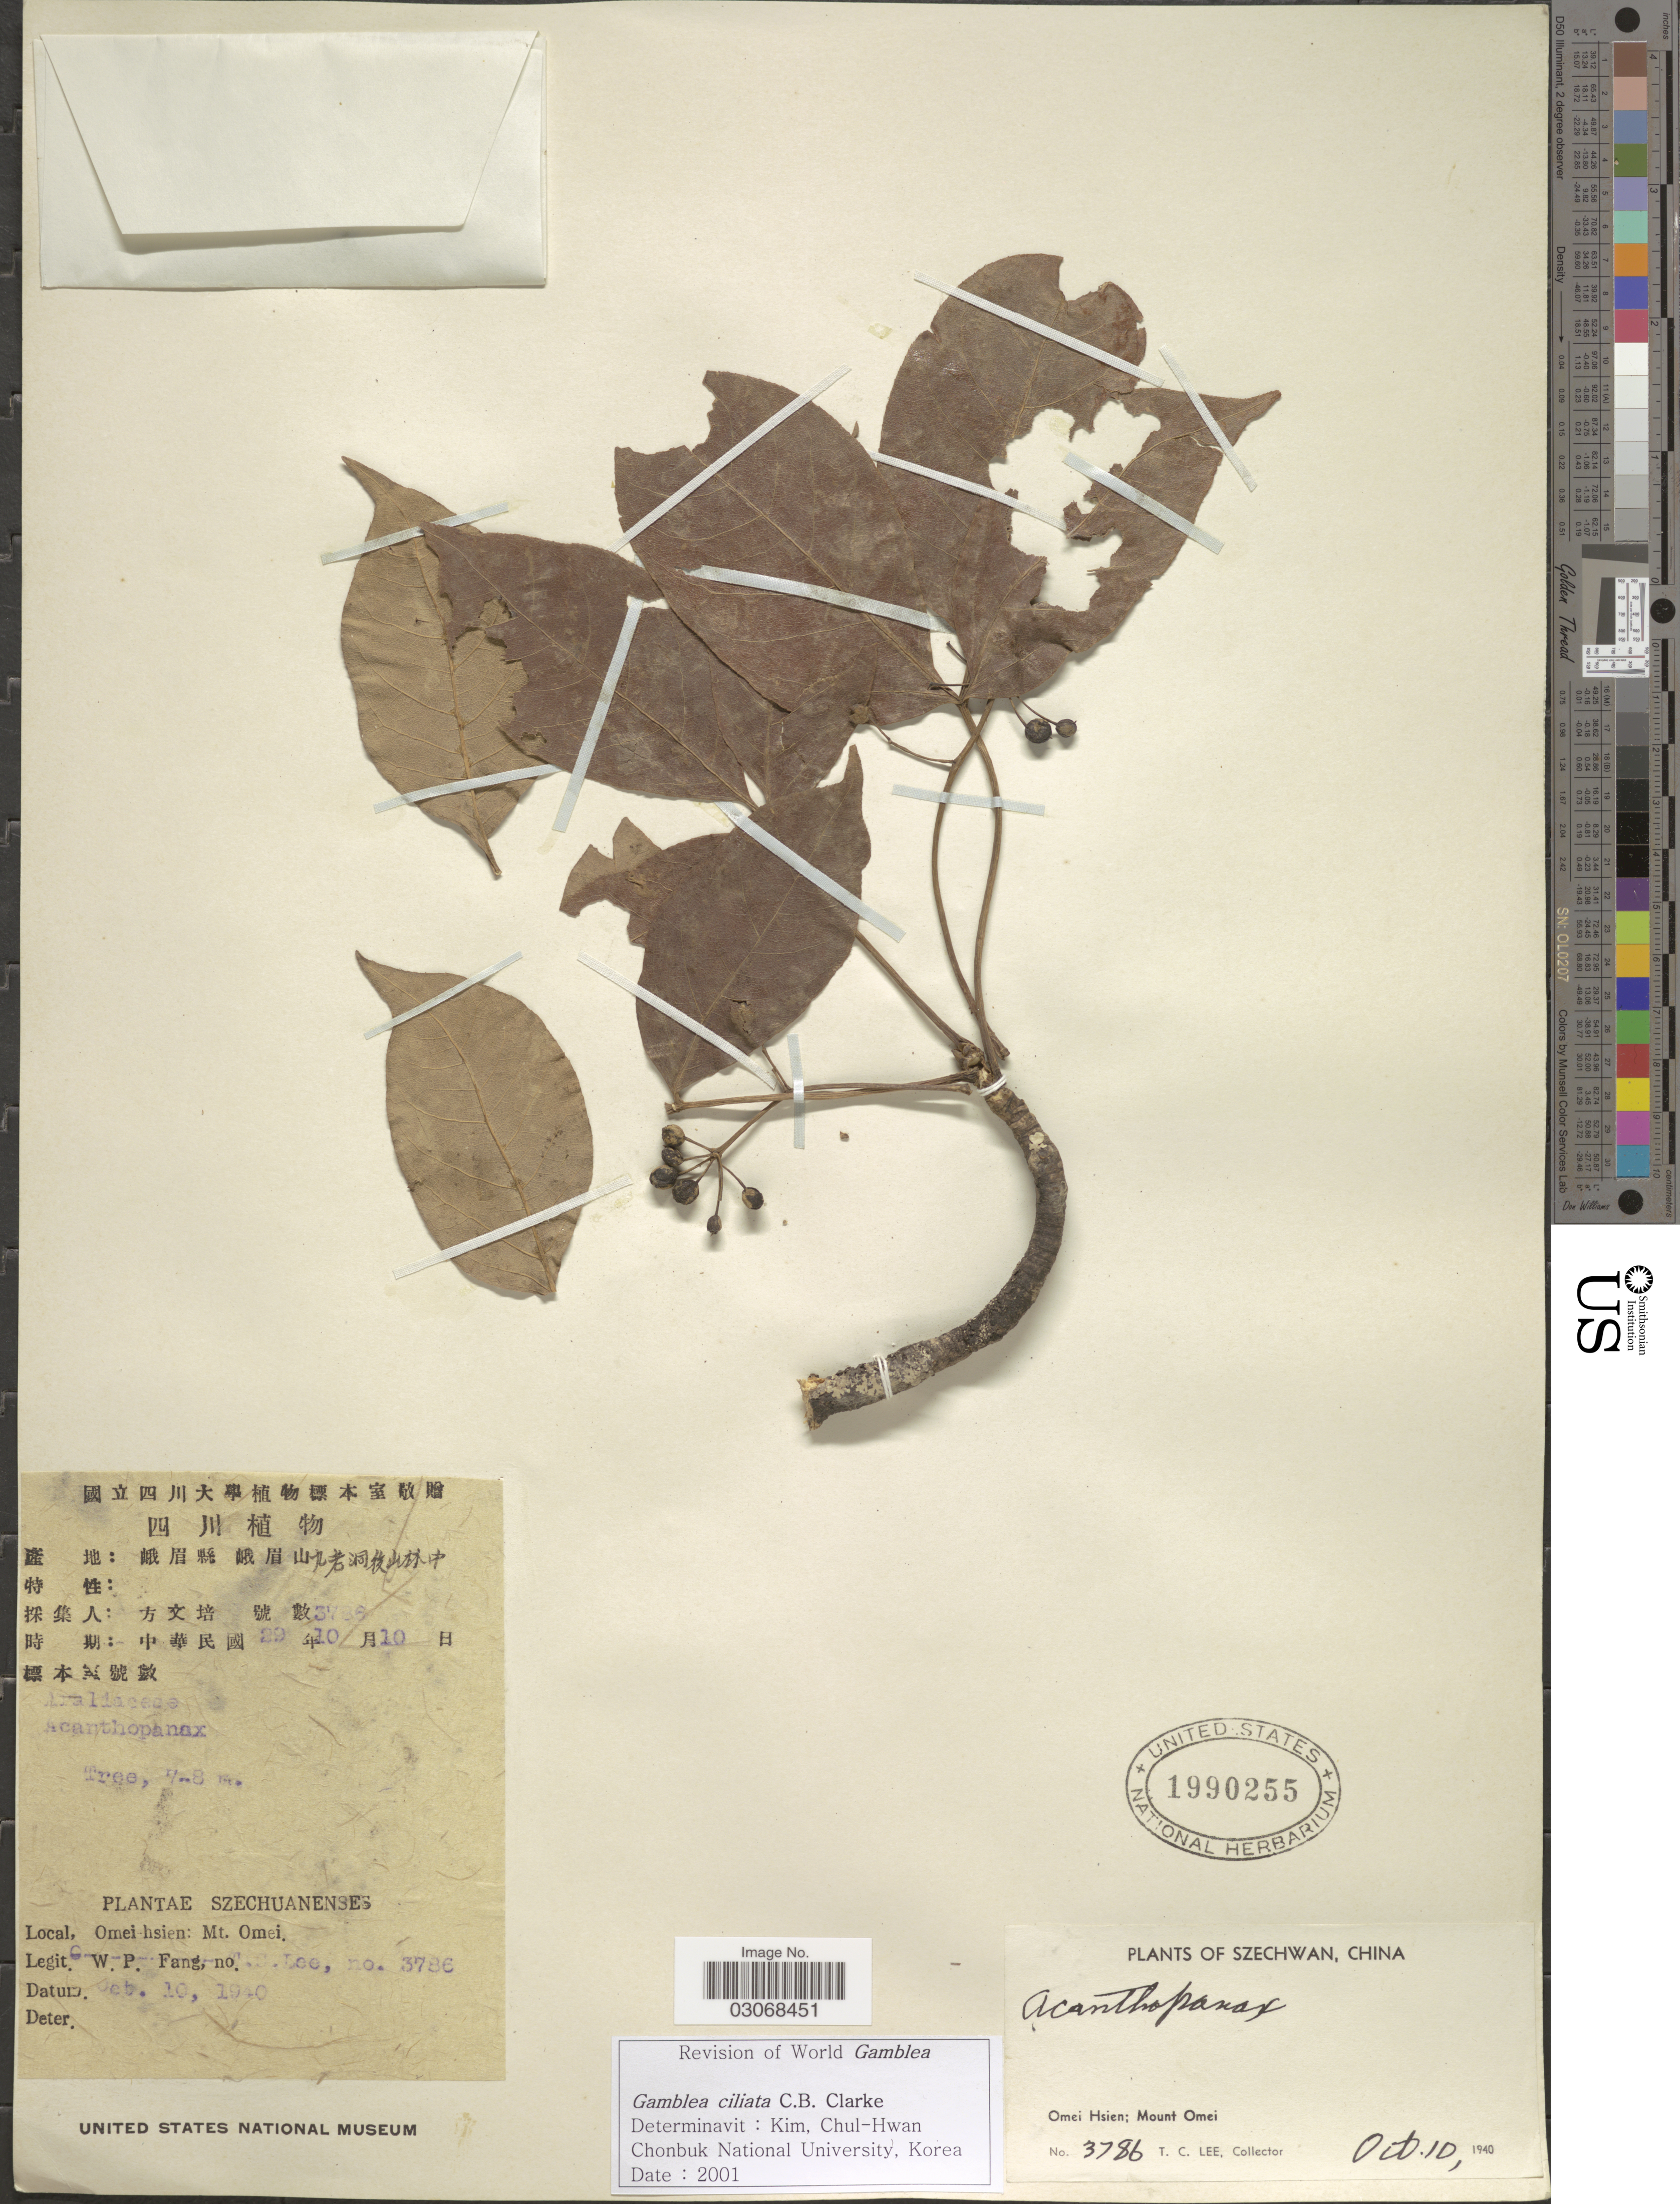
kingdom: Plantae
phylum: Tracheophyta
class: Magnoliopsida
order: Apiales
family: Araliaceae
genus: Gamblea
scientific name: Gamblea ciliata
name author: C.B. Clarke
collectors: W. P. Fang & T. Lee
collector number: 3786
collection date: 1940-10-10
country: China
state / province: Sichuan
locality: Szechwan, Omei Hsien: Mount Omei.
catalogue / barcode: US 1990255